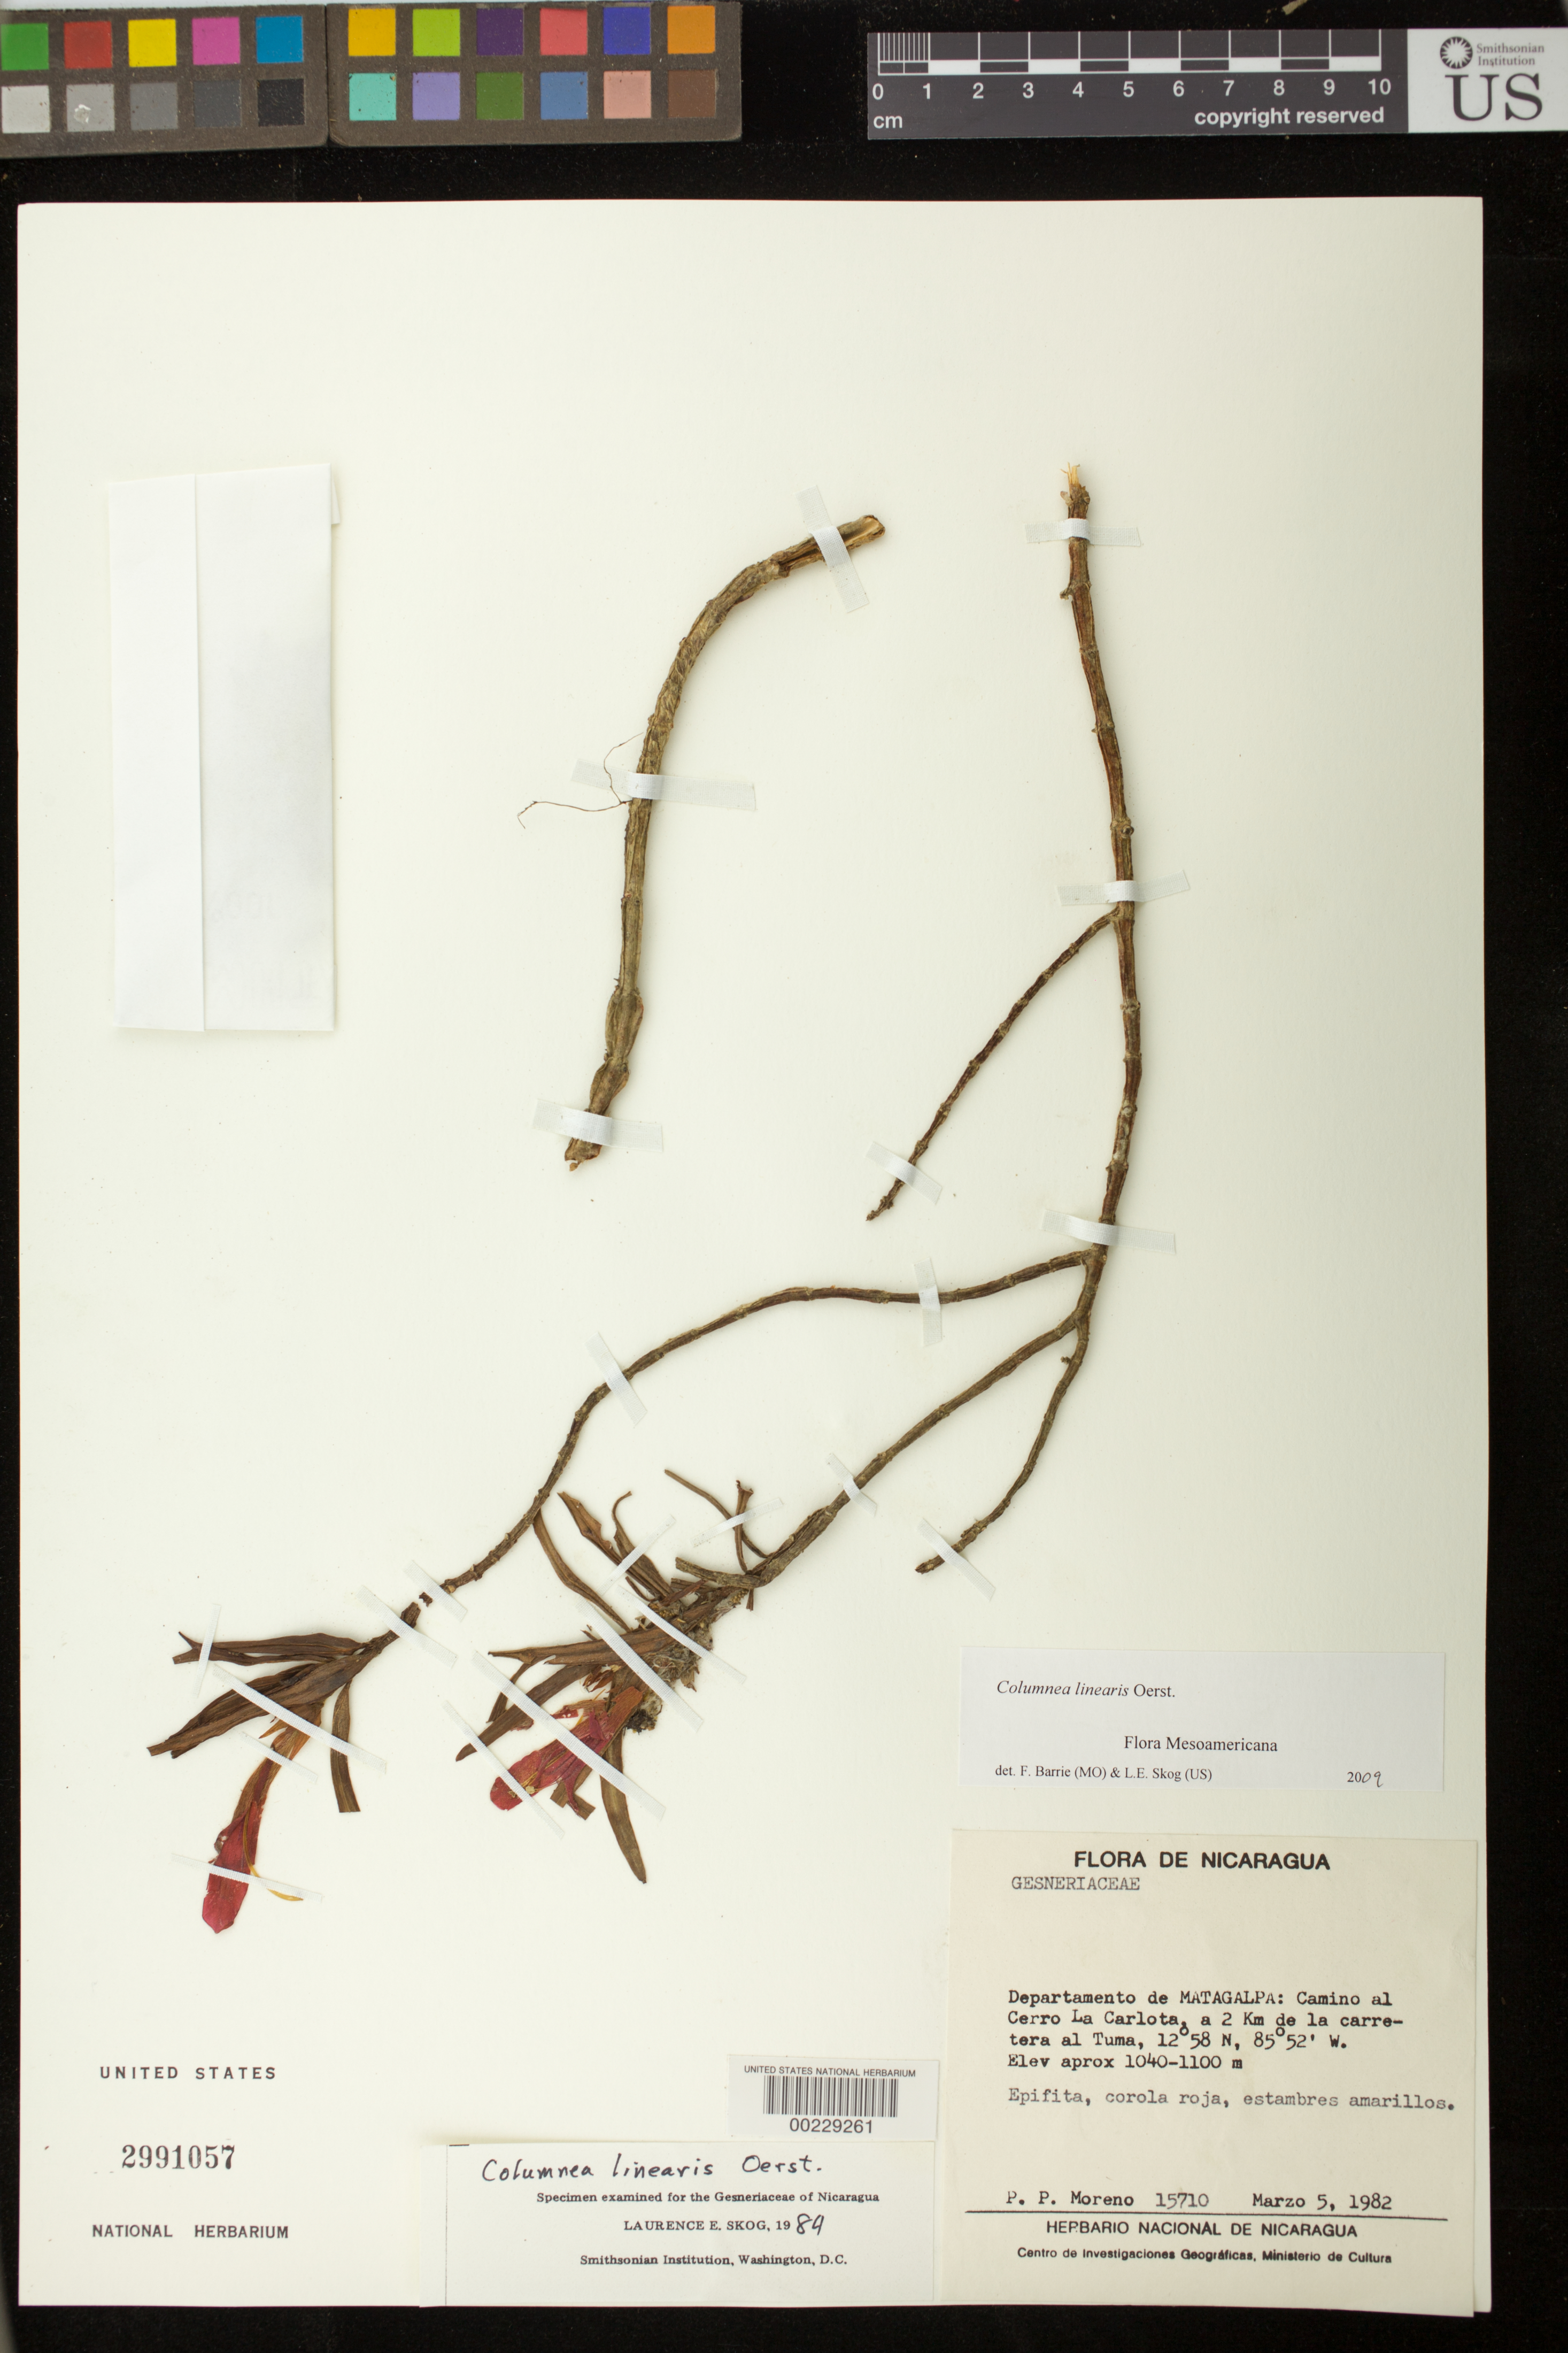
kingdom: Plantae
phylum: Tracheophyta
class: Magnoliopsida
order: Lamiales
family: Gesneriaceae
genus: Columnea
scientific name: Columnea linearis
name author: Oerst.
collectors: P. Moreno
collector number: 15710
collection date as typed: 05 Mar 1982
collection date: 1982-03-05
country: Nicaragua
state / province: Matagalpa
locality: Road to Cerro la Carlota, to 2 km from the highway to Tuma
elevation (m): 1040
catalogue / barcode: US 2991057